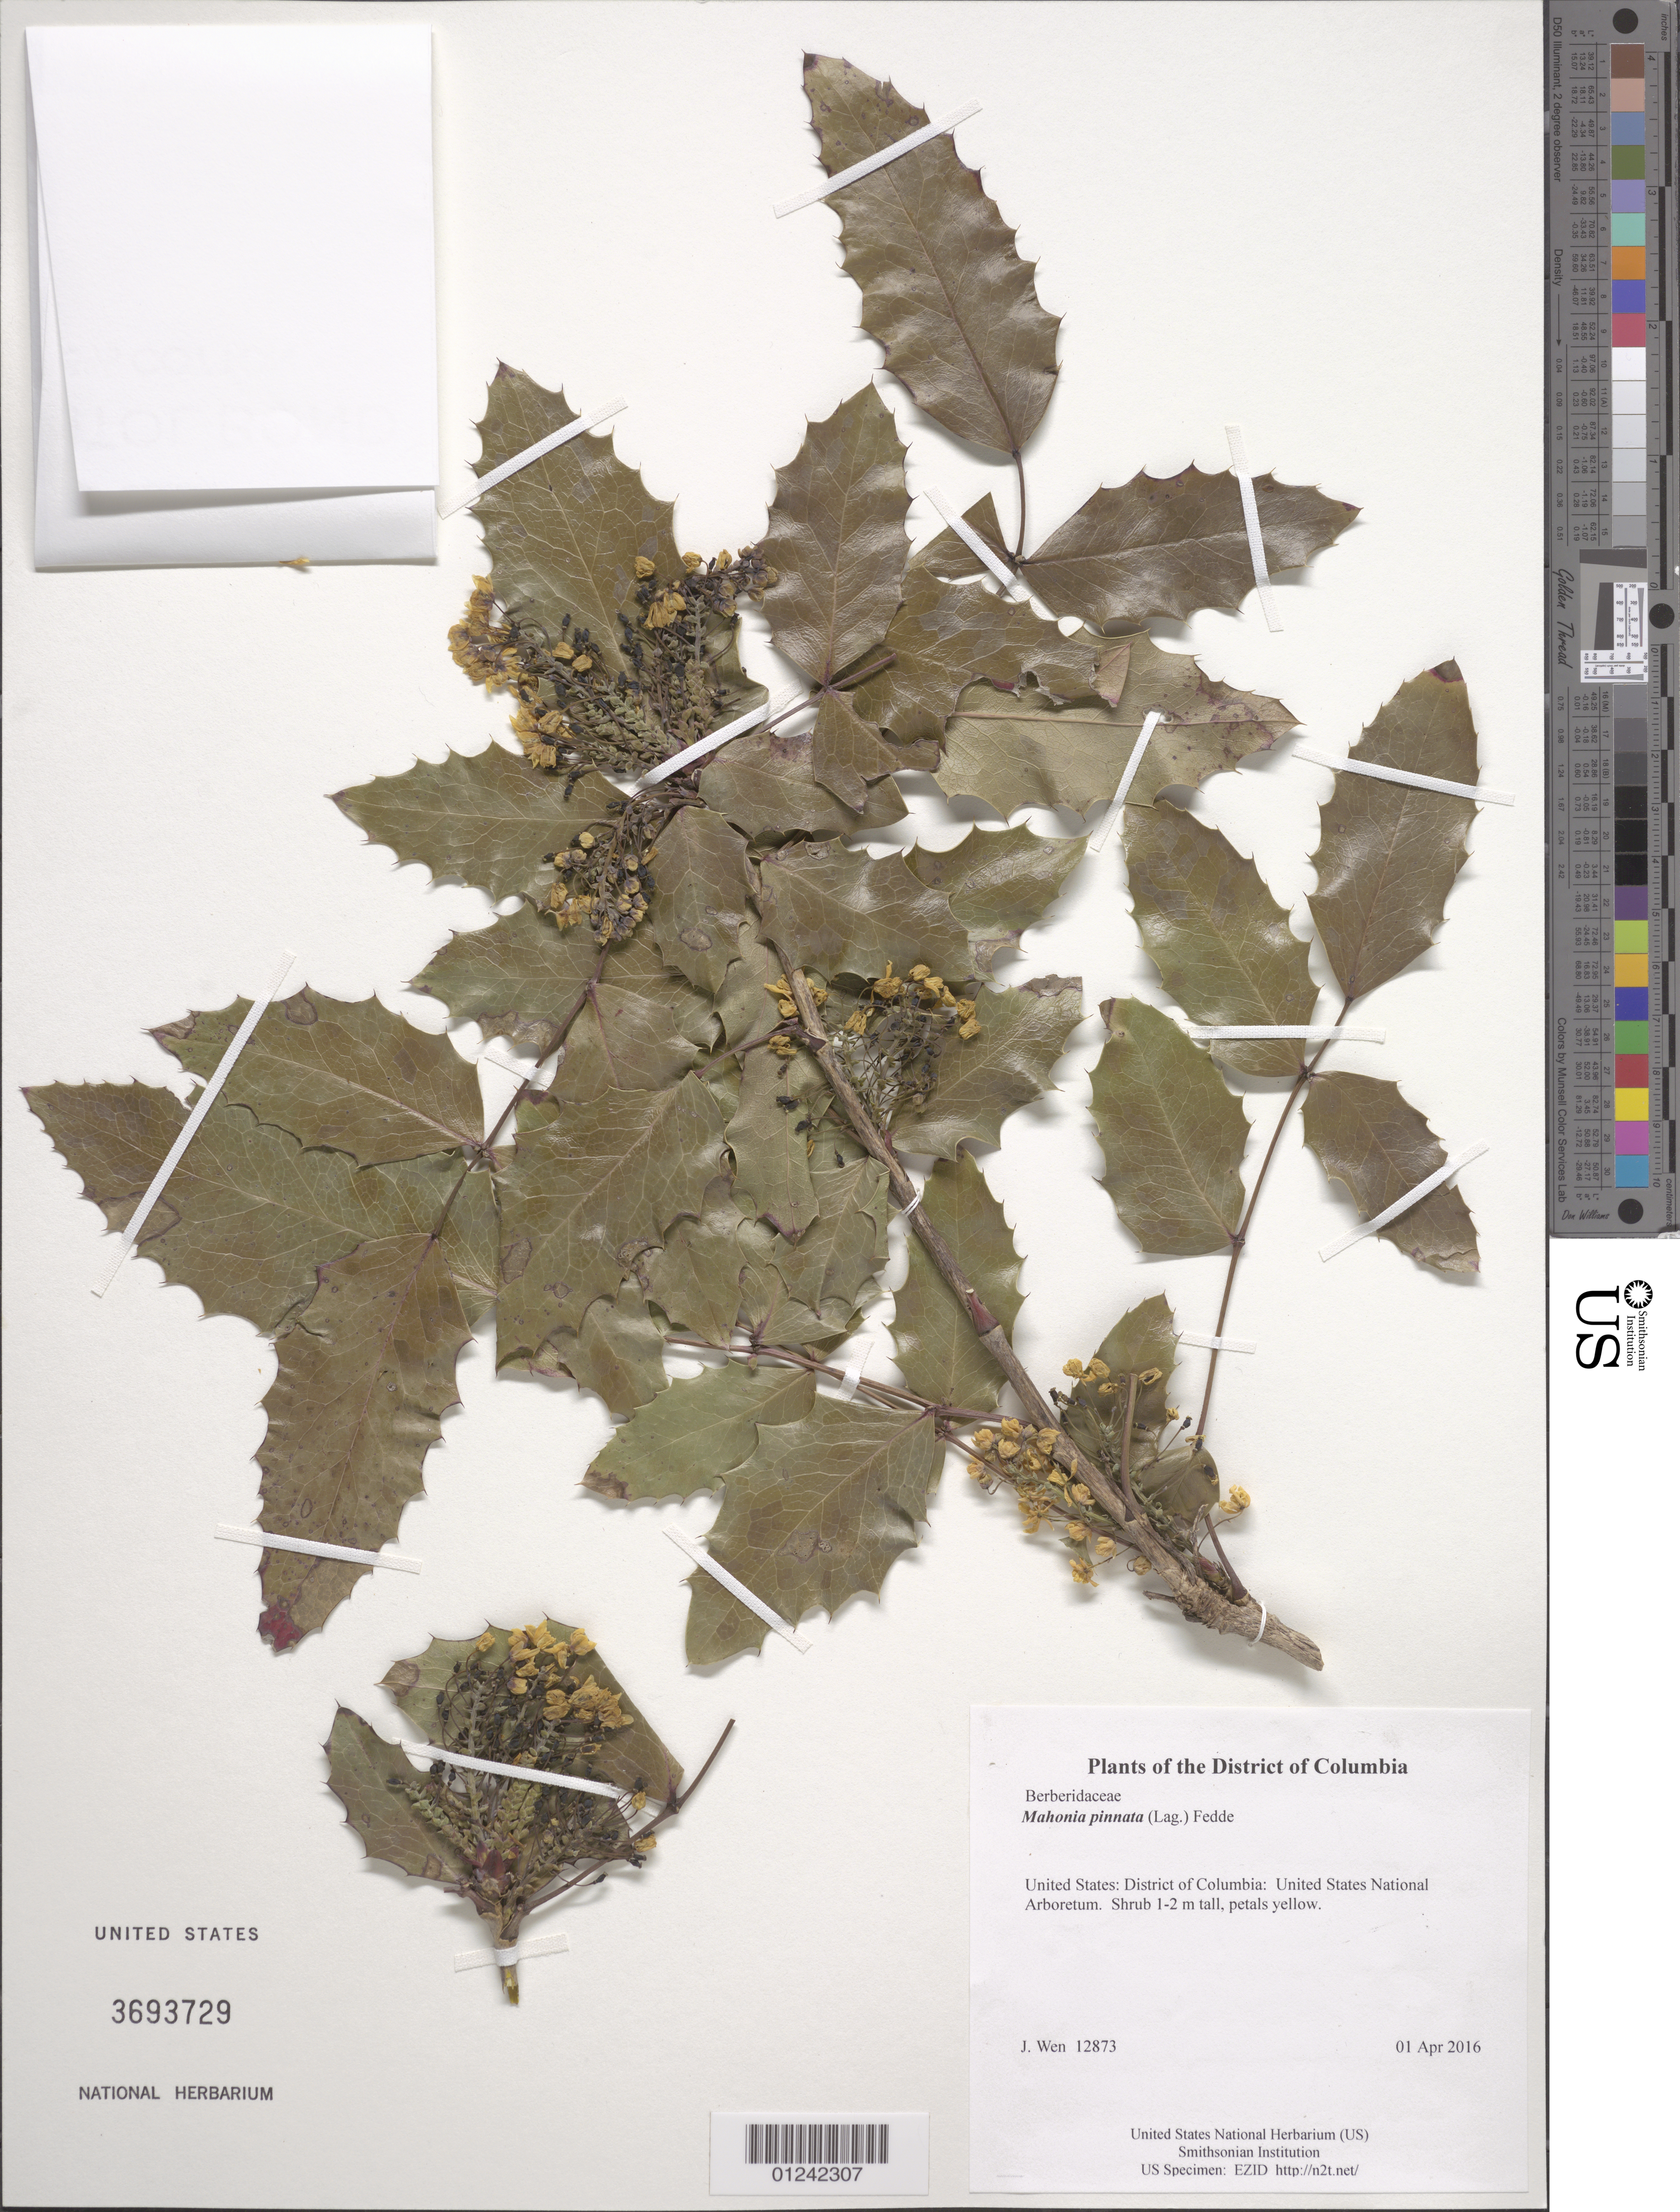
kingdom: Plantae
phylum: Tracheophyta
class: Magnoliopsida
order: Ranunculales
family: Berberidaceae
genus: Mahonia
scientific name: Mahonia pinnata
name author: (Lag.) Fedde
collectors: J. Wen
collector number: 12873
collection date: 2016-04-01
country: United States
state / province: District of Columbia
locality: United States National Arboretum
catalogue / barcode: US 3693729